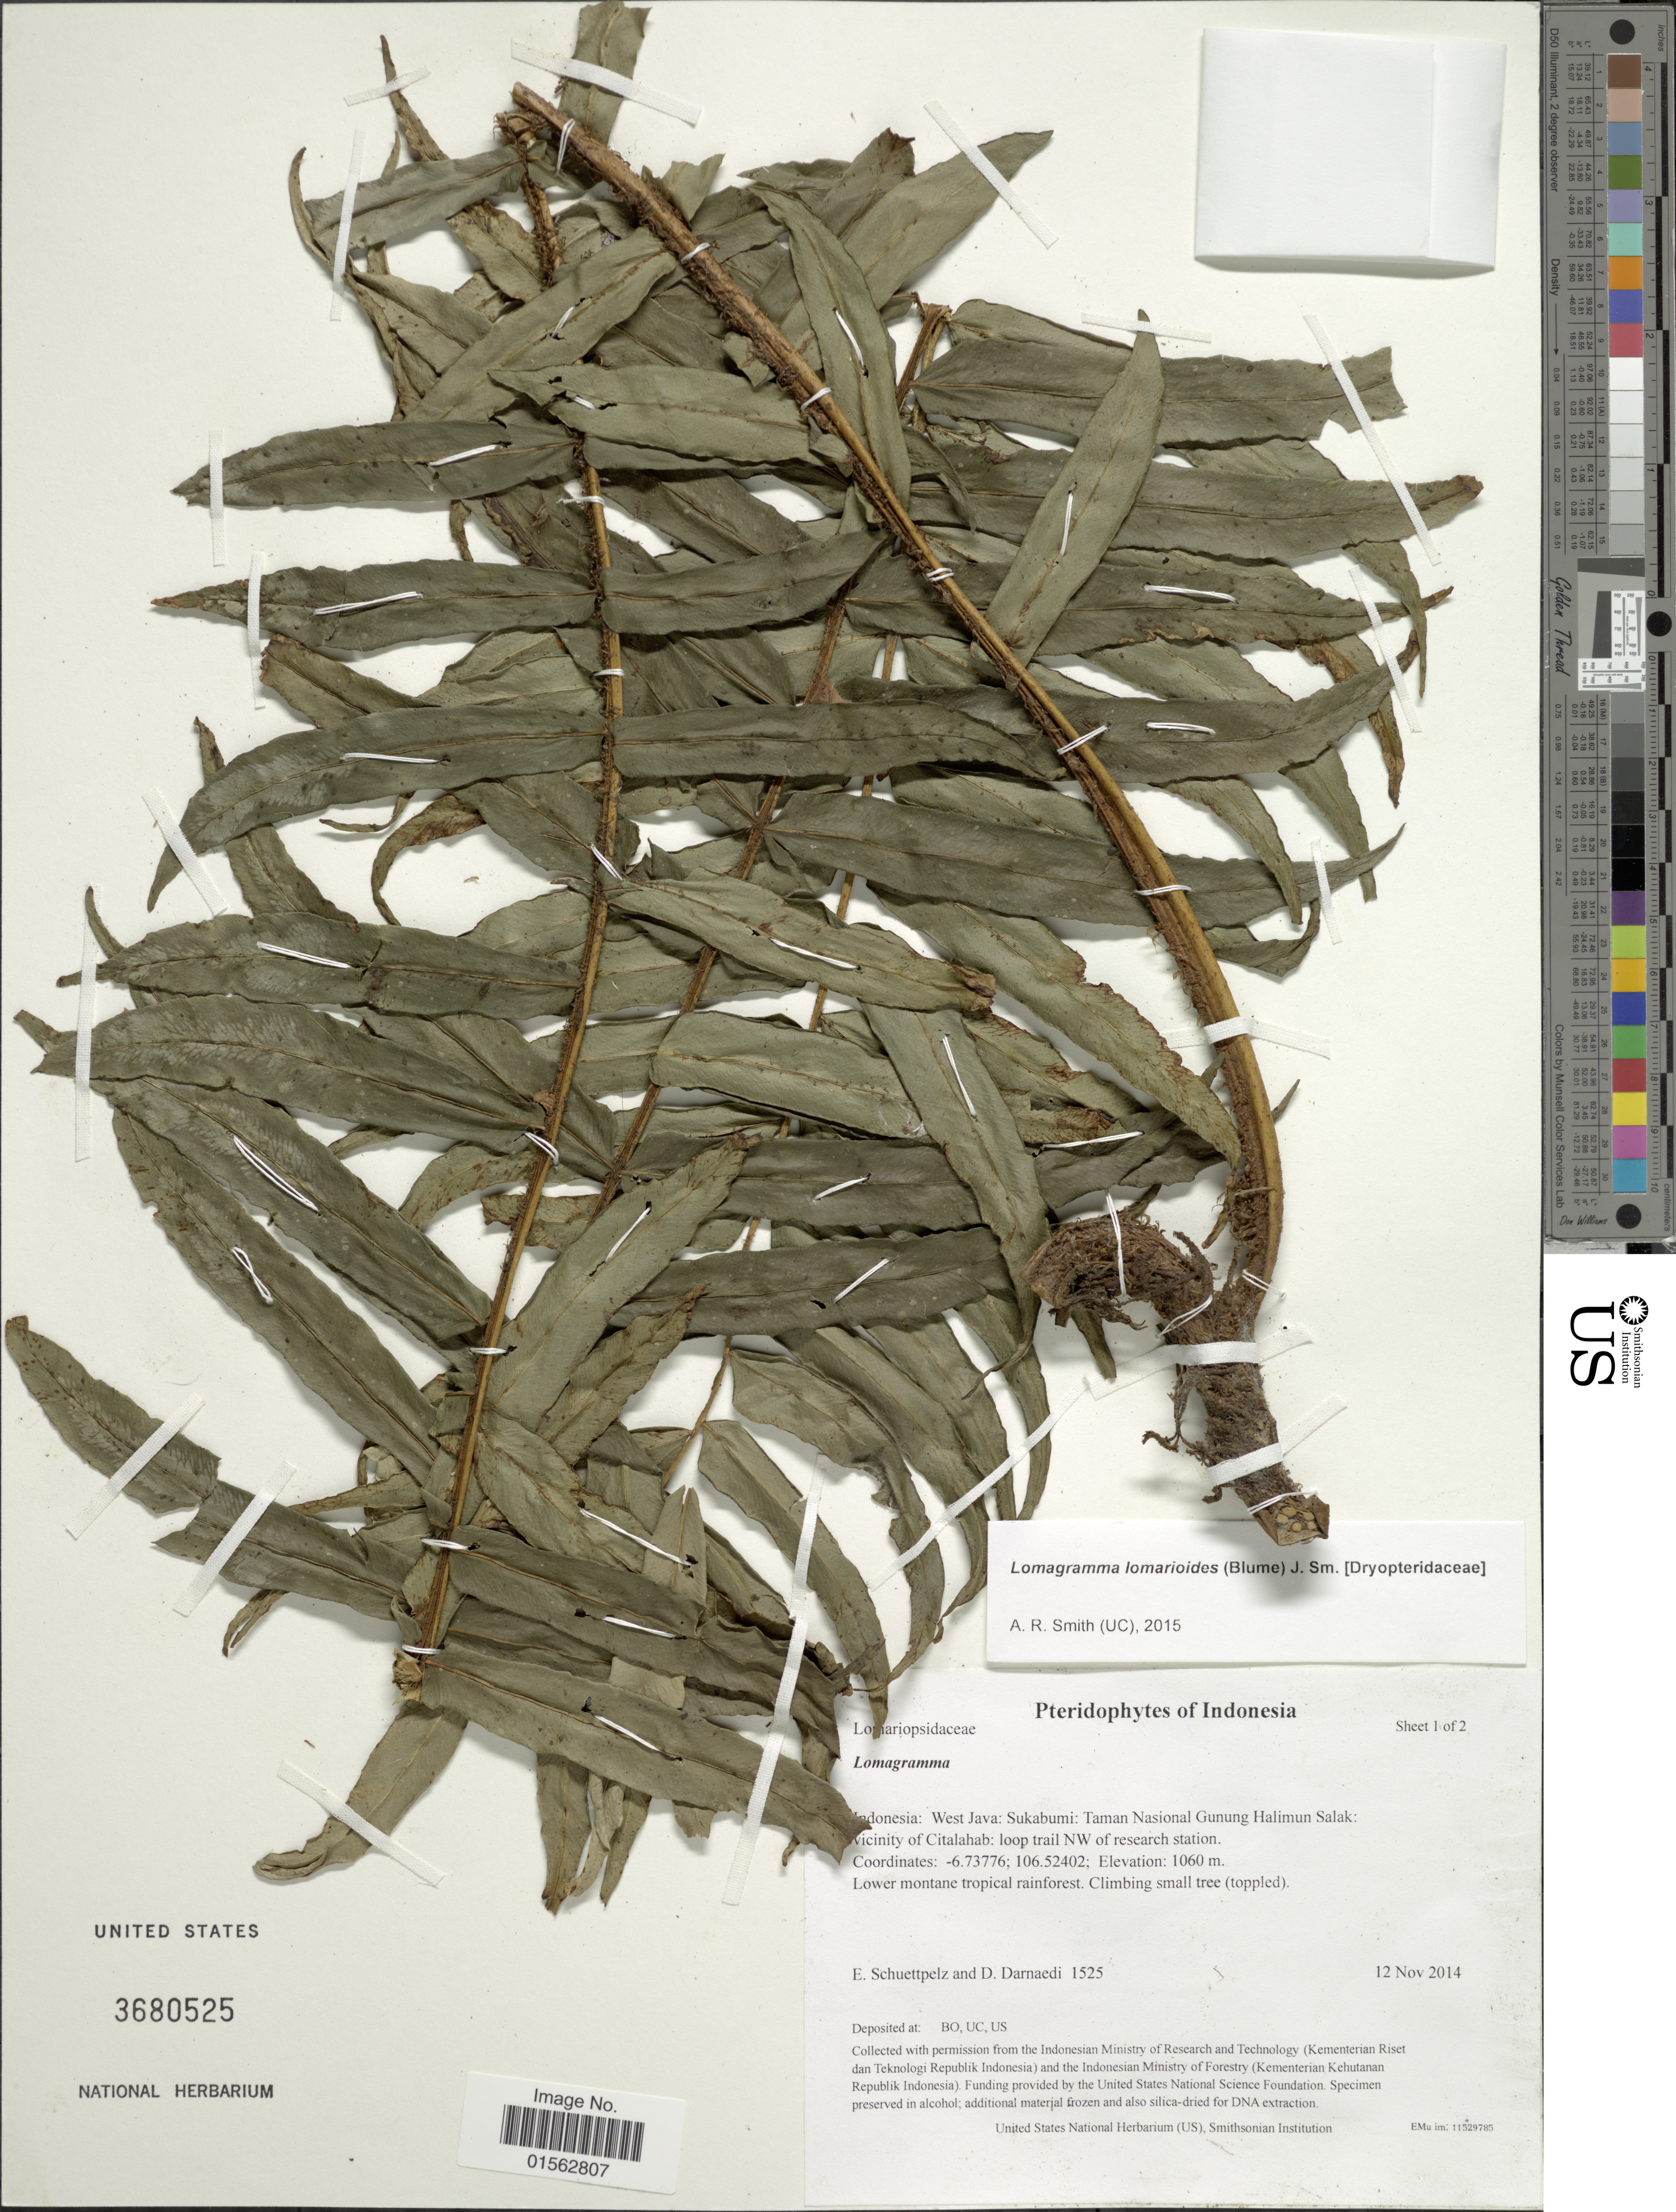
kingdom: Plantae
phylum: Tracheophyta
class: Polypodiopsida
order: Polypodiales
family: Dryopteridaceae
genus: Lomagramma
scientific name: Lomagramma sp.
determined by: Schuettpelz, E., (US), Smithsonian Institution - National Museum of Natural History (UNITED STATES)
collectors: E. Schuettpelz & D. Darnaedi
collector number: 1525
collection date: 2014-11-12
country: Indonesia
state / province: Java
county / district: Jawa Barat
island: Java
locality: Indonesia: West Java: Sukabumi: Taman Nasional Gunung Halimun Salak: vicinity of Citalahab: loop trail NW of research station, lower montane tropical rainforest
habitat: Lower montane tropical rainforest.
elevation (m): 1060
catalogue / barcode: US 3680525